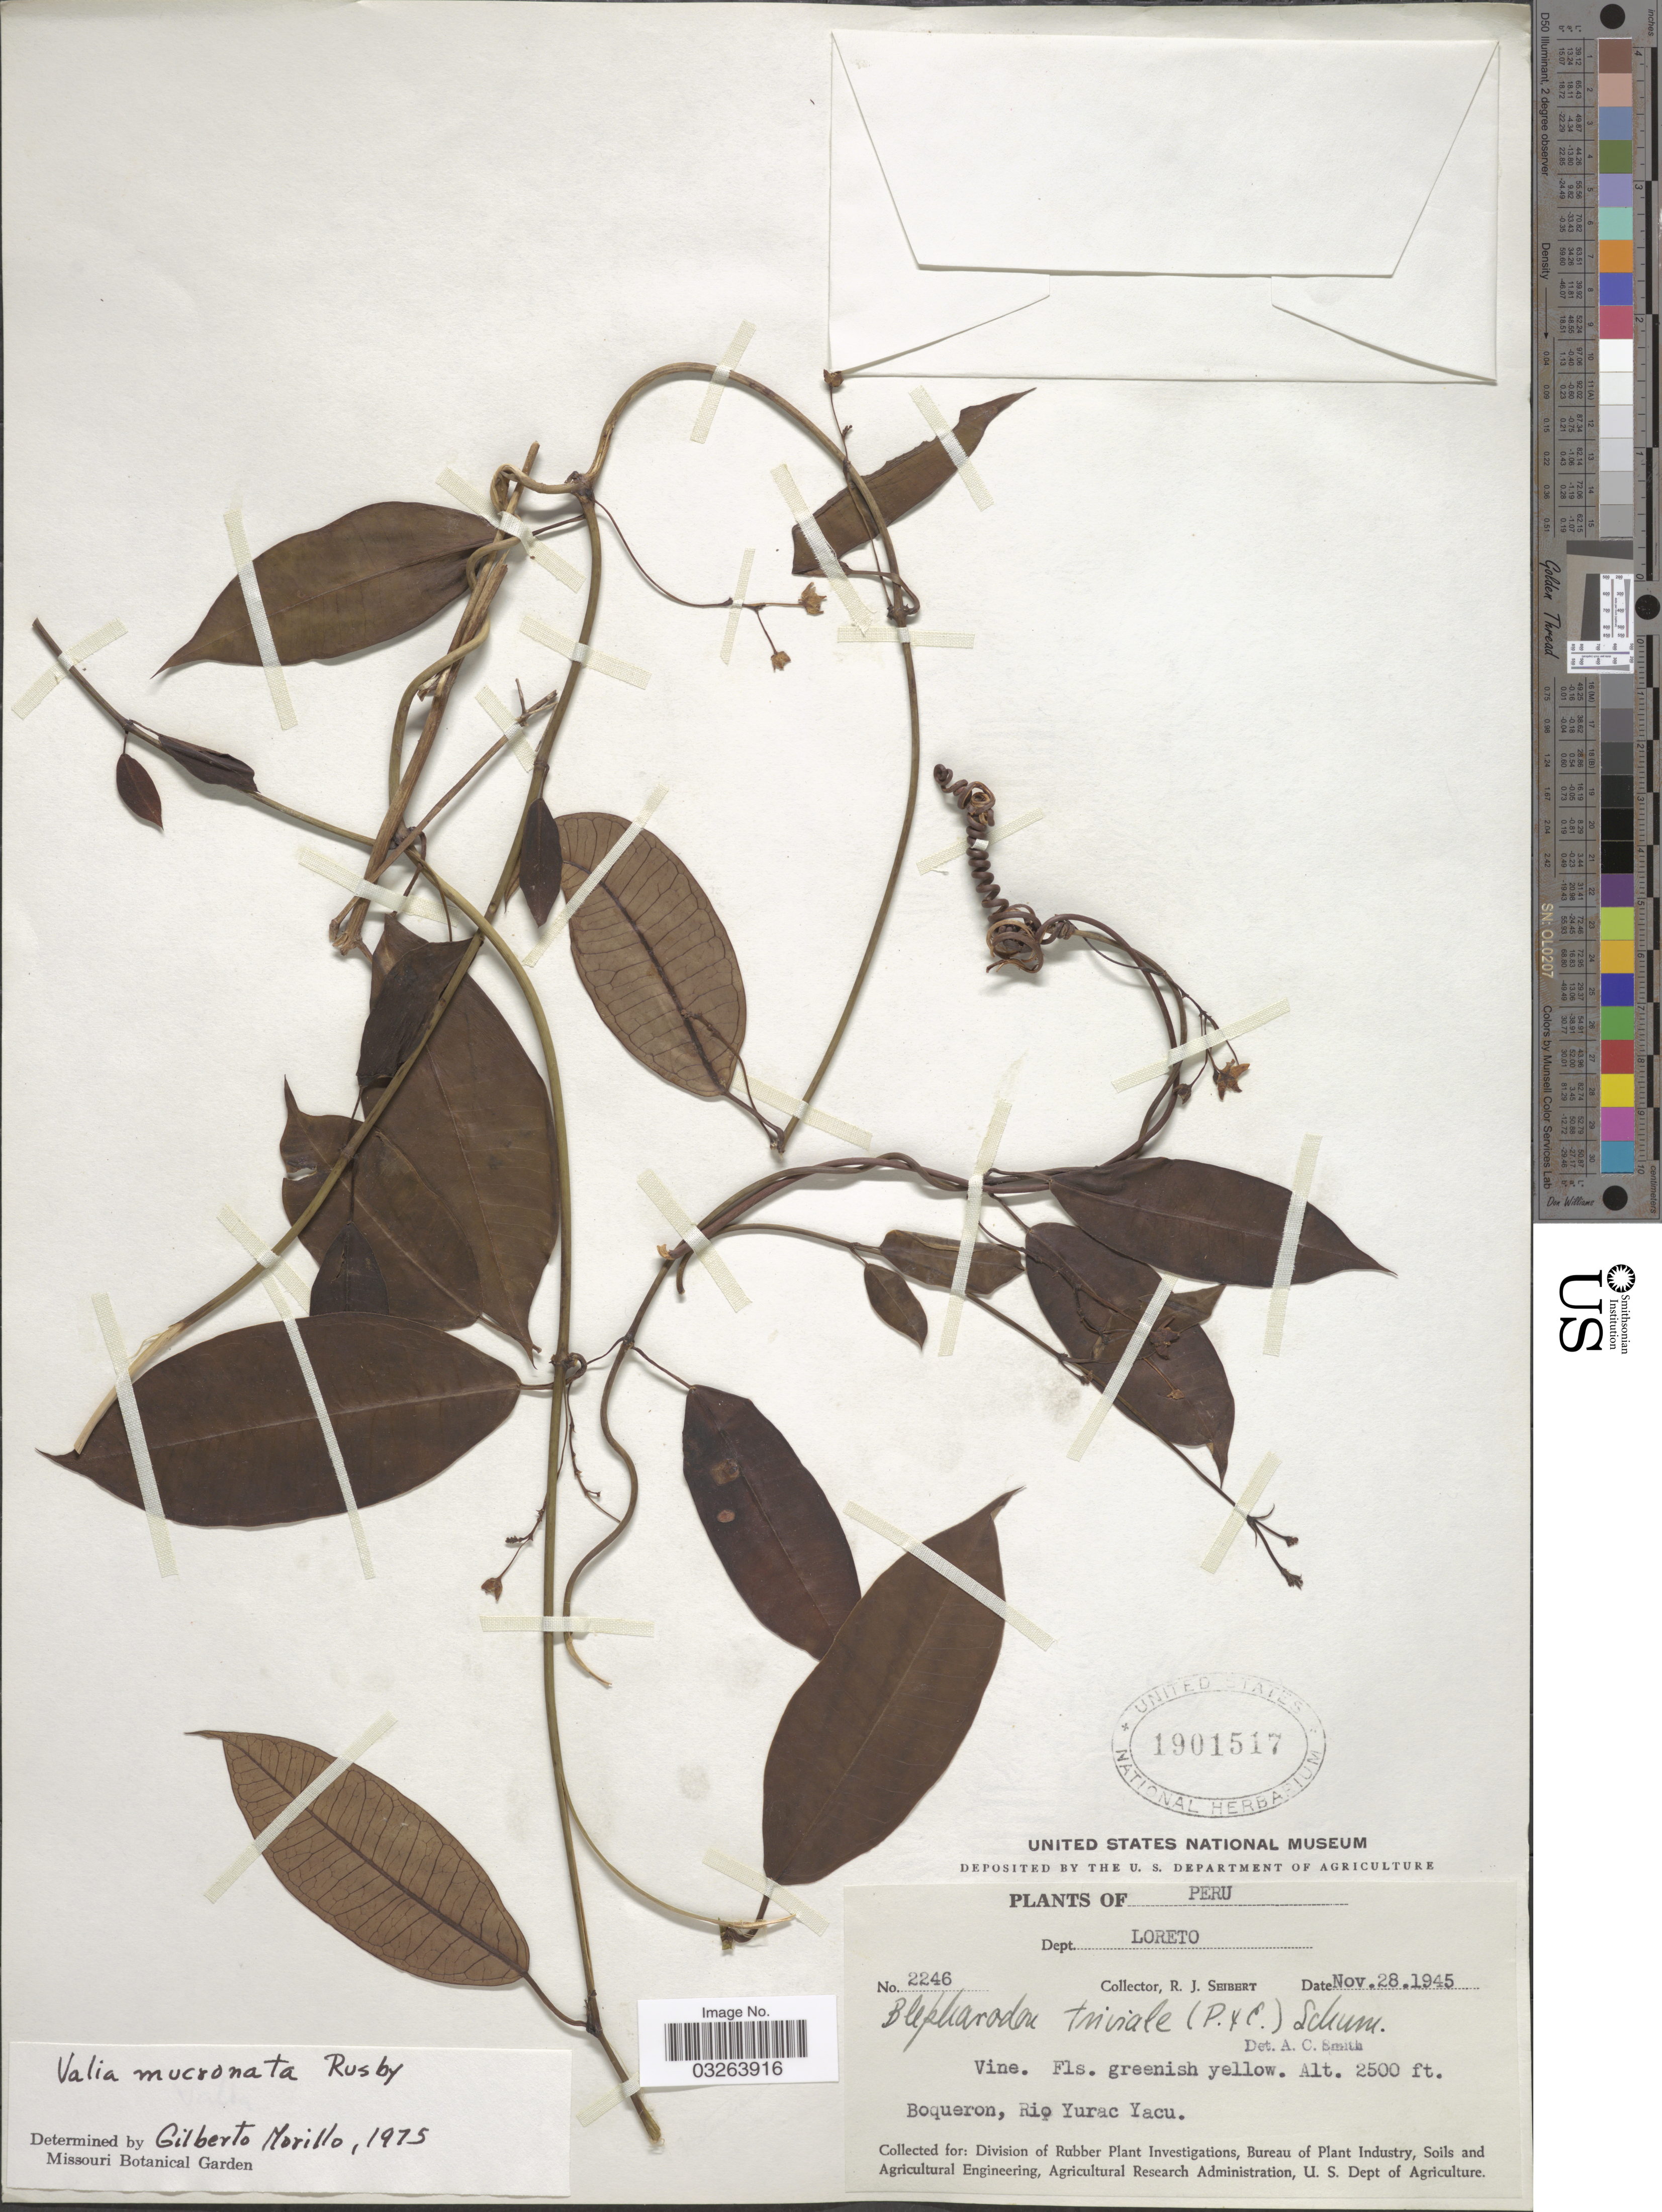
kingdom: Plantae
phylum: Tracheophyta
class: Magnoliopsida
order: Gentianales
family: Apocynaceae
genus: Vailia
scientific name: Vailia mucronata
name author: Rusby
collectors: R. J. Seibert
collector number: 2246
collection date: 1945-11-28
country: Peru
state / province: Loreto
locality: Dept. Loreto. Boqueron, Rio Yurac Yacu.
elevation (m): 762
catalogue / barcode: US 1901517